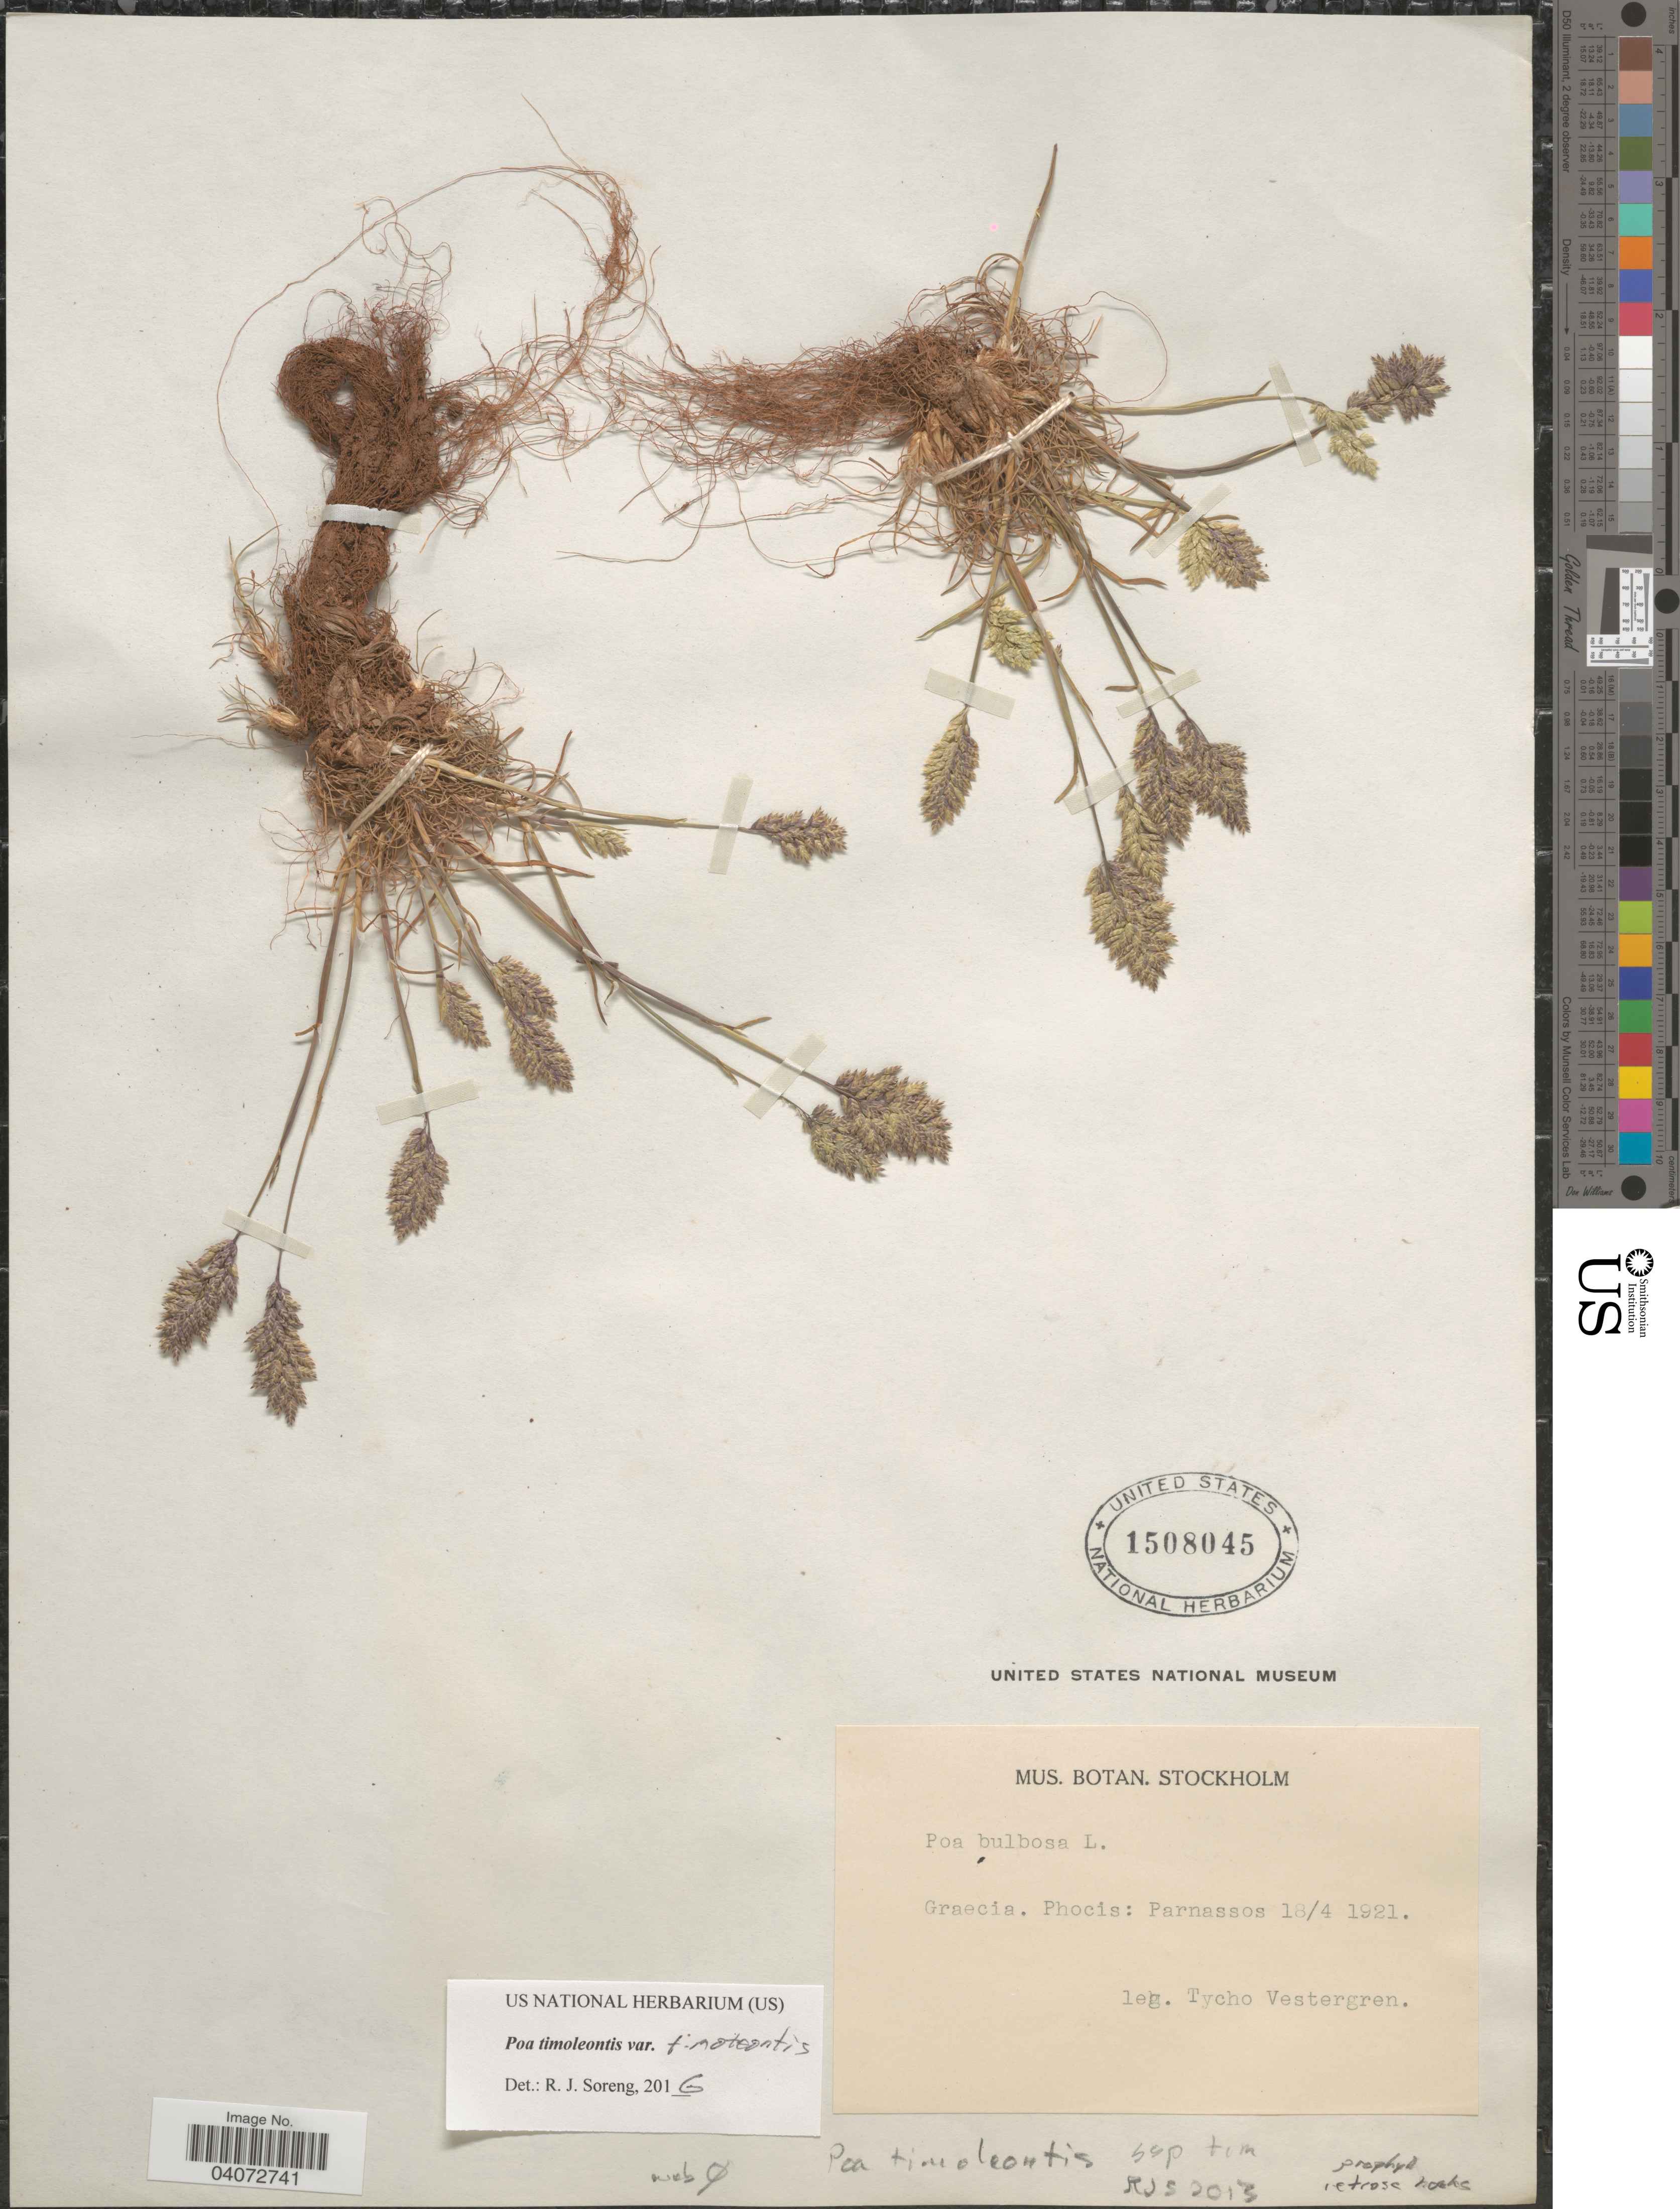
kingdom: Plantae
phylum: Tracheophyta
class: Liliopsida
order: Poales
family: Poaceae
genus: Poa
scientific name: Poa timoleontis var. timoleontis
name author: Heldr. ex Boiss.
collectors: T. Vestergren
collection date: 1921-04-18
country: Greece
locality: Graecia. Phocis: Parnassos.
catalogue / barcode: US 1508045